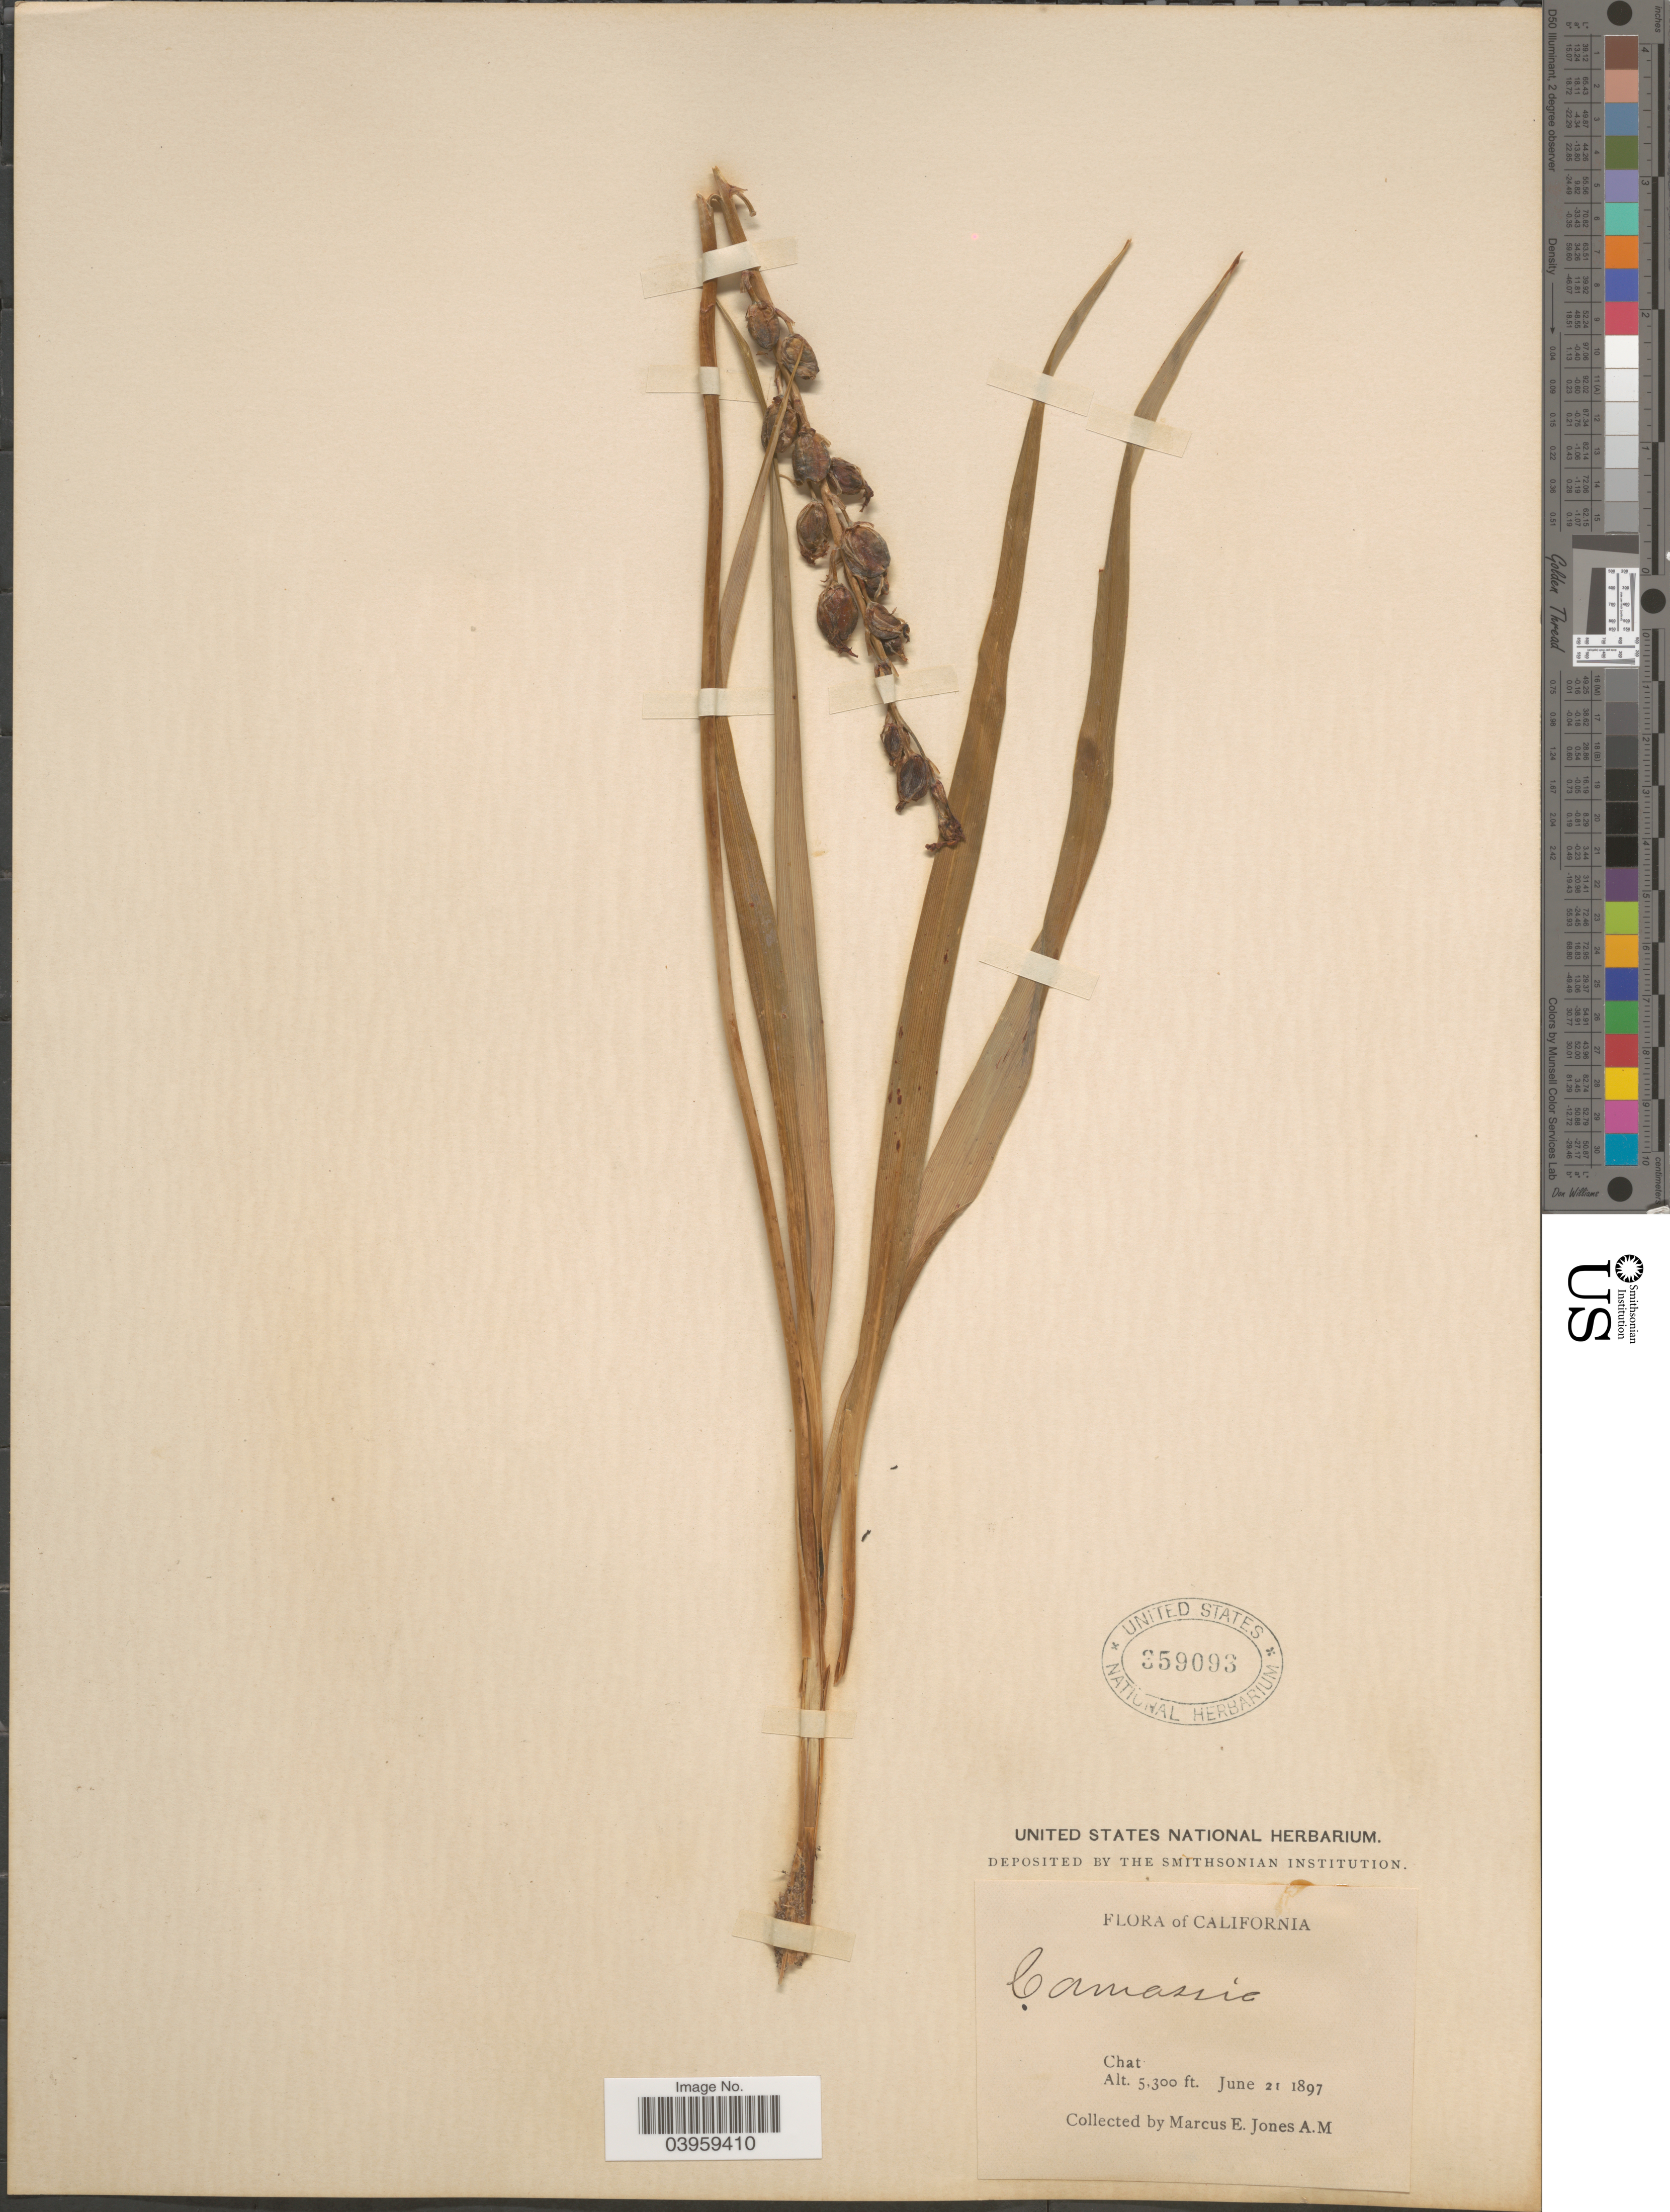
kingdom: Plantae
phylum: Tracheophyta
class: Liliopsida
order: Asparagales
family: Asparagaceae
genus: Camassia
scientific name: Camassia leichtlinii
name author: (Baker) S. Watson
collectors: M. E. Jones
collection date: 1897-06-21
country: United States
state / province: California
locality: Chat.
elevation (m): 1615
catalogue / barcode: US 359093